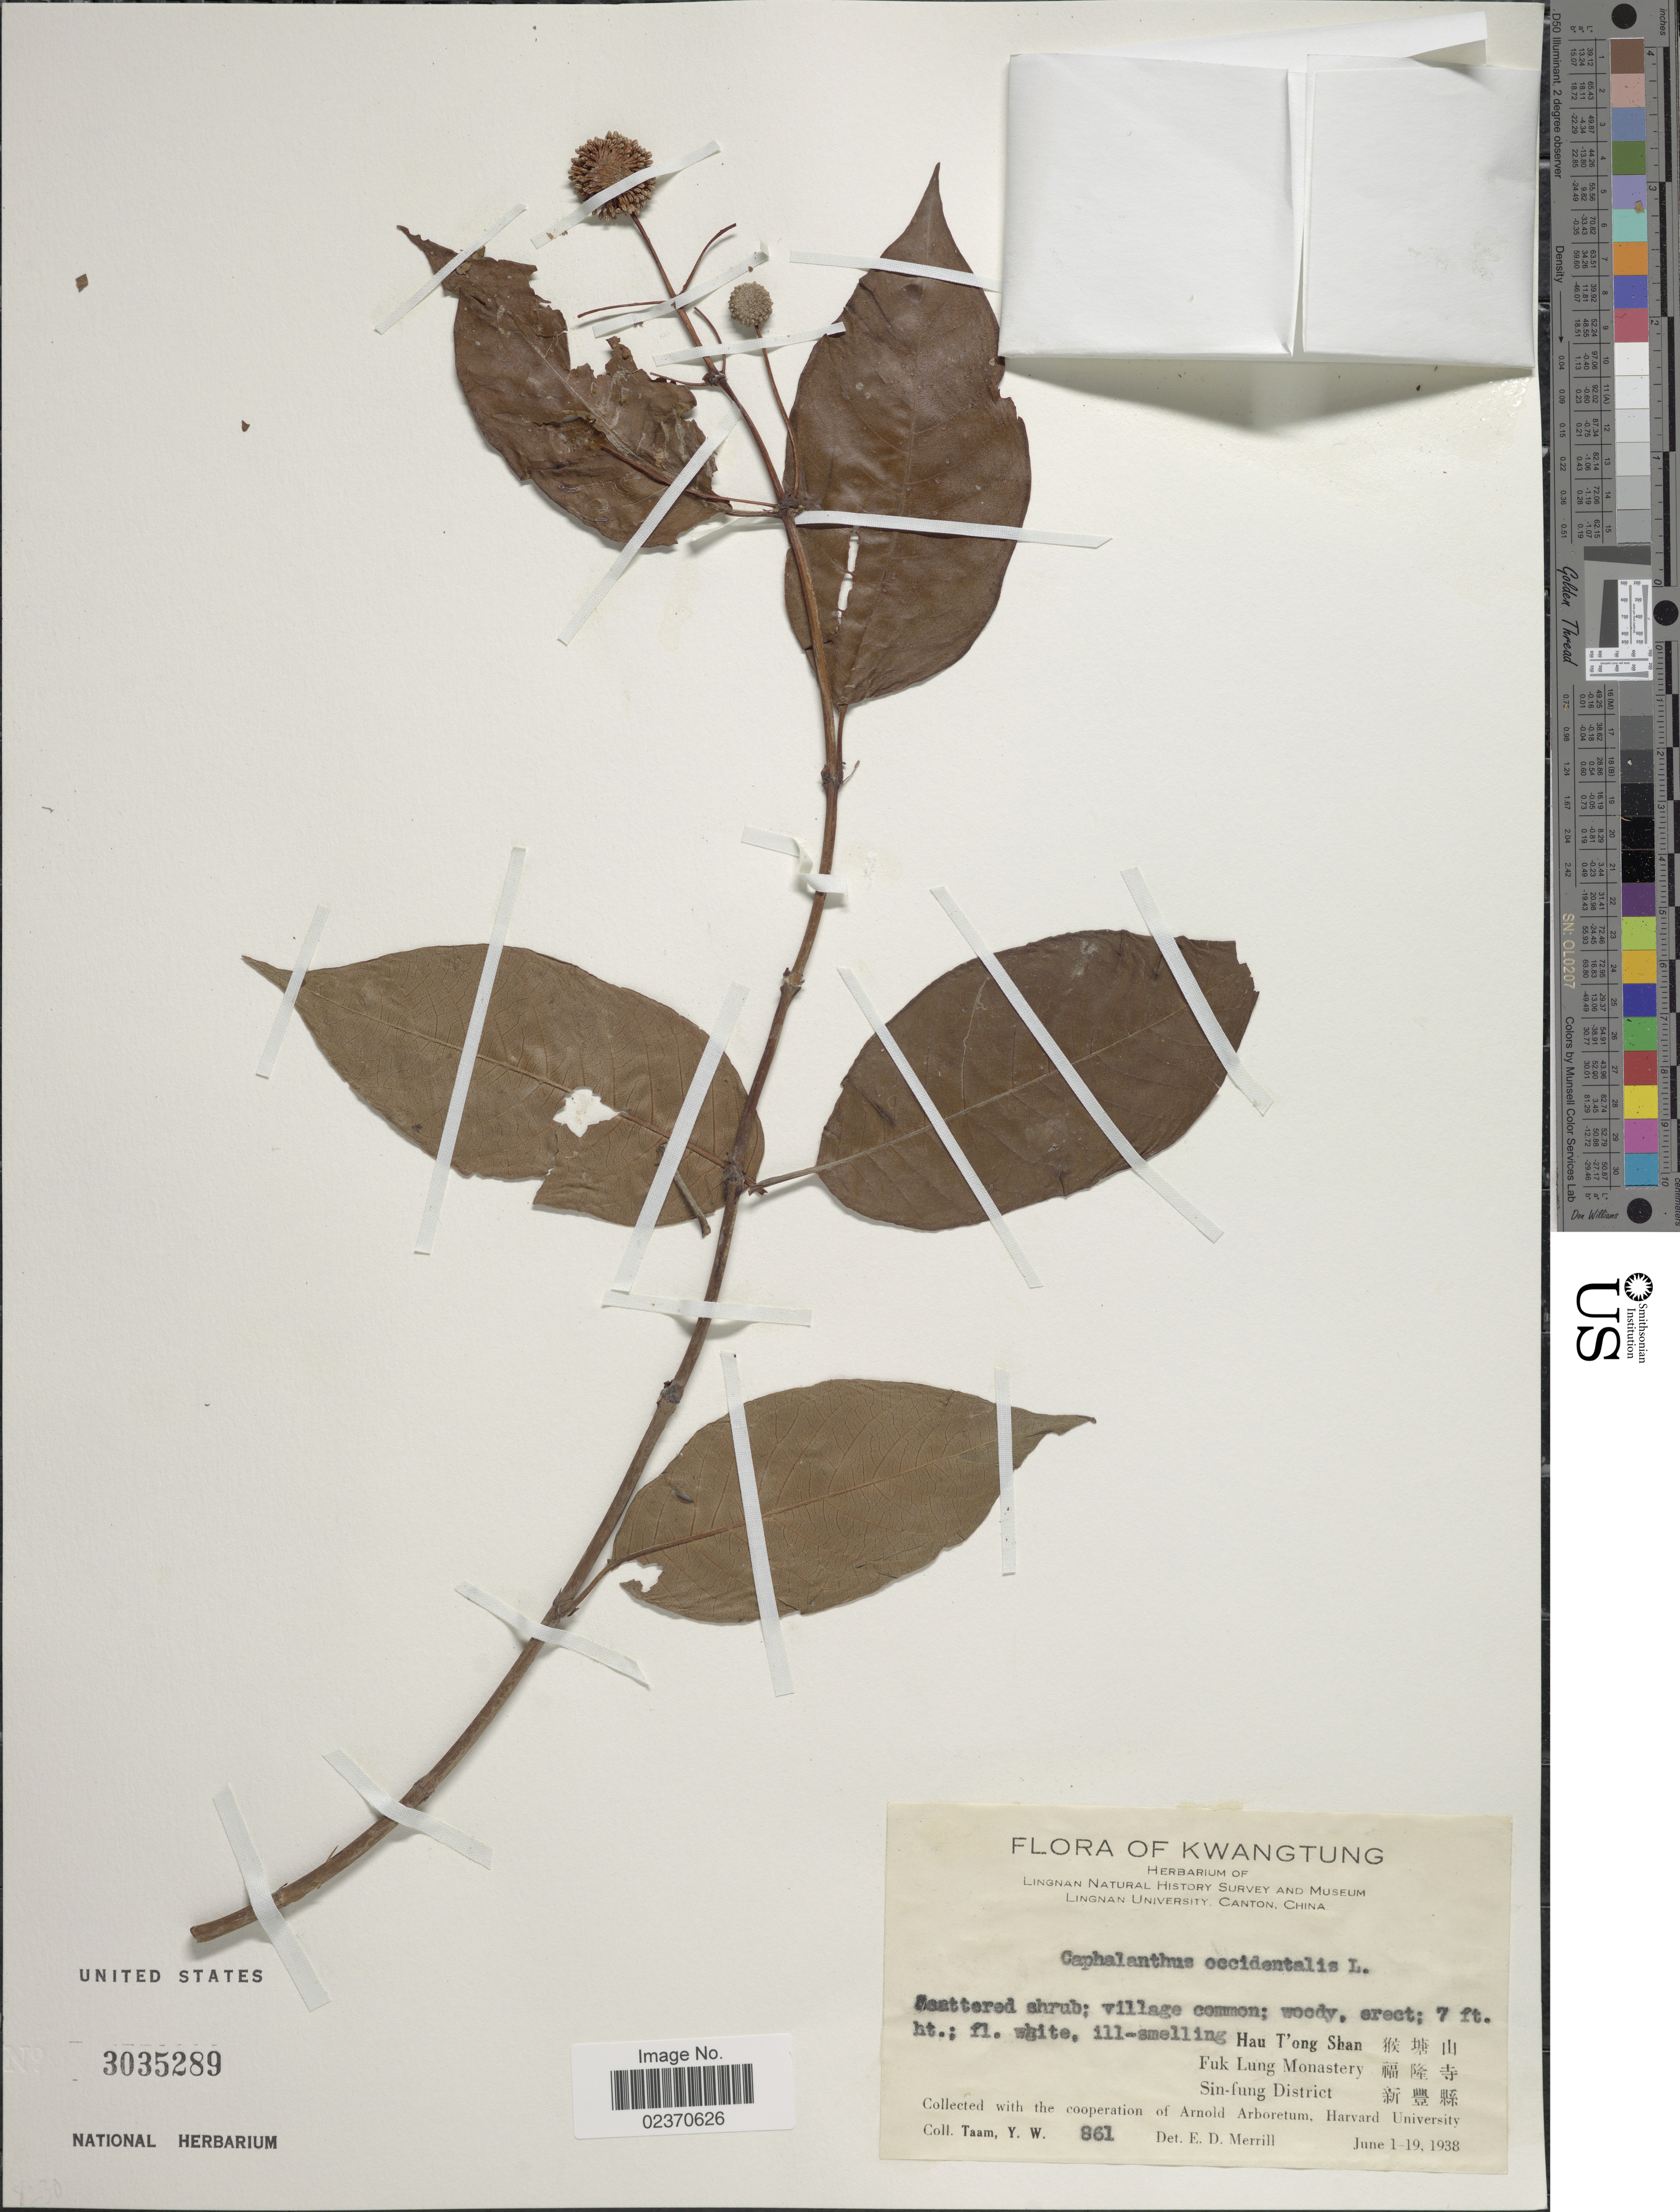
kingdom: Plantae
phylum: Tracheophyta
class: Magnoliopsida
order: Gentianales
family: Rubiaceae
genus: Cephalanthus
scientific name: Cephalanthus occidentalis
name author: L.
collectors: Y. W. Taam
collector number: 861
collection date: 1938-06-01/1938-06-19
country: China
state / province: Guangdong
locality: Kwangtung, Hau T' ong Shan, Fuk Lung Monastery, Sin-fung District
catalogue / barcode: US 3035289